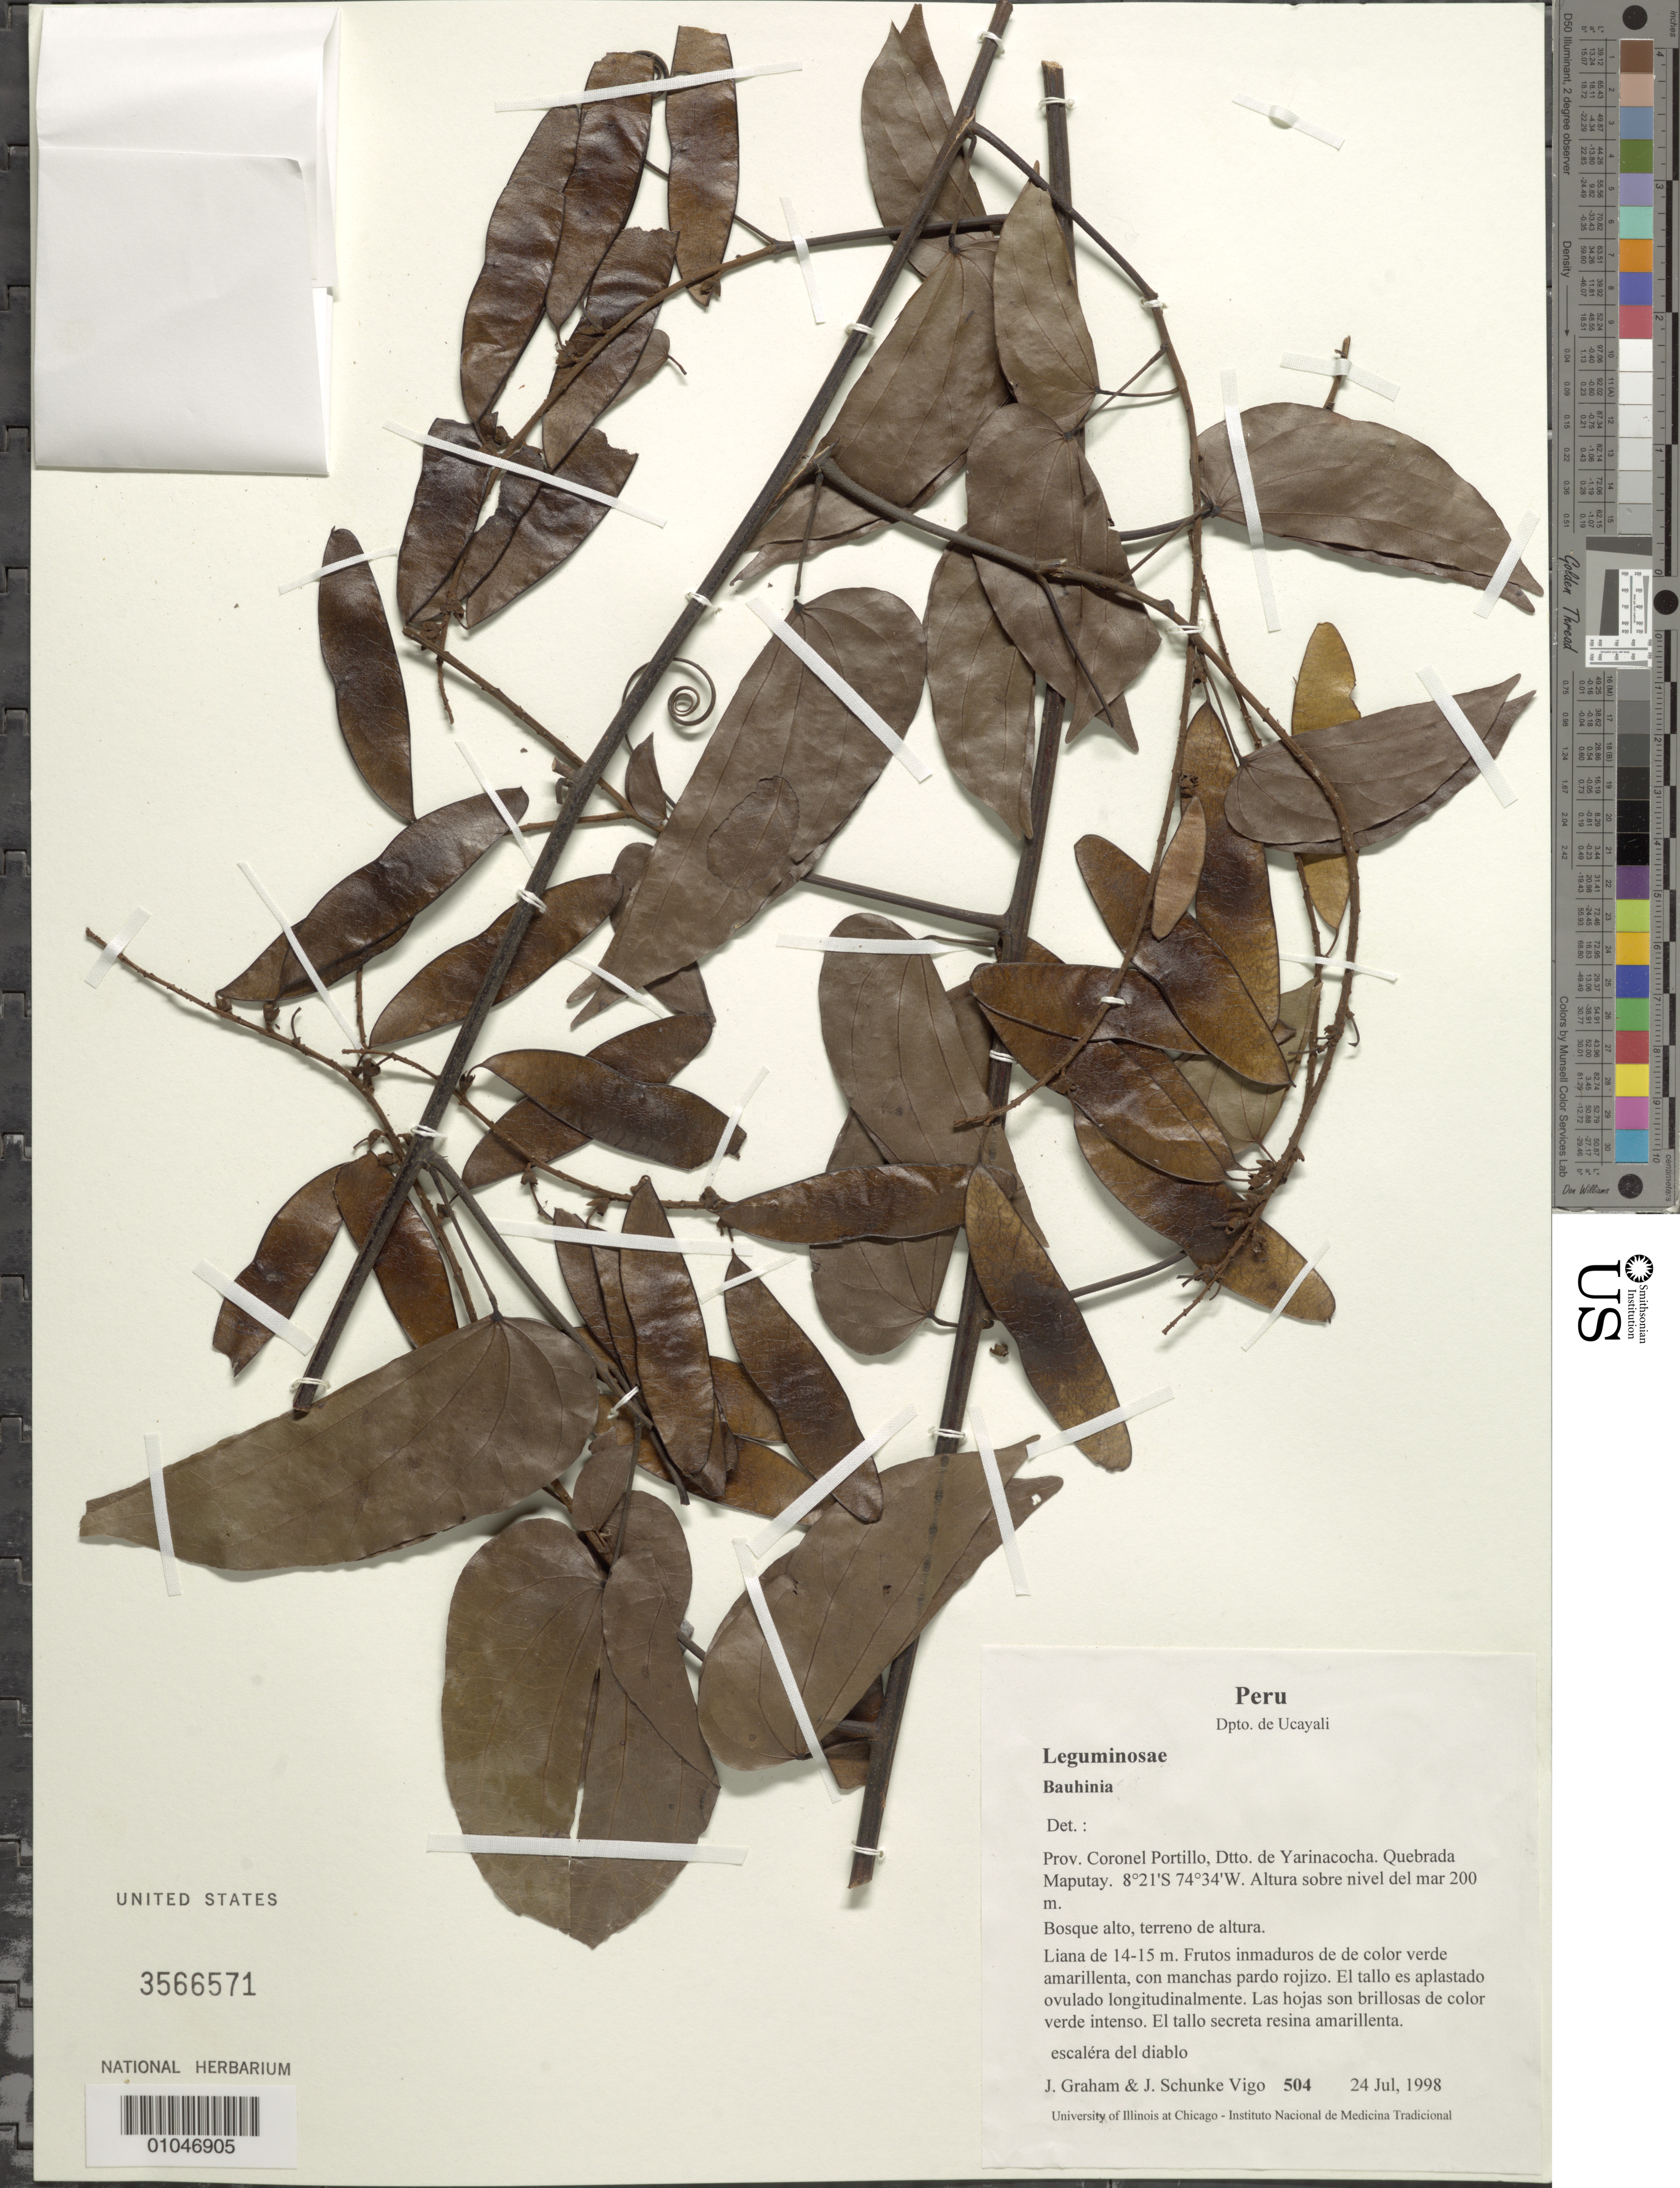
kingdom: Plantae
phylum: Tracheophyta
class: Magnoliopsida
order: Fabales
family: Fabaceae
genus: Bauhinia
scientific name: Bauhinia sp.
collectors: J. Graham & J. Schunke Vigo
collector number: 504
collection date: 1998-07-24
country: Peru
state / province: Ucayali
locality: Quebrada Maputay, Dtto. de Yarinacocha, Prov. Coronel Portillo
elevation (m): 200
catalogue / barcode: US 3566571